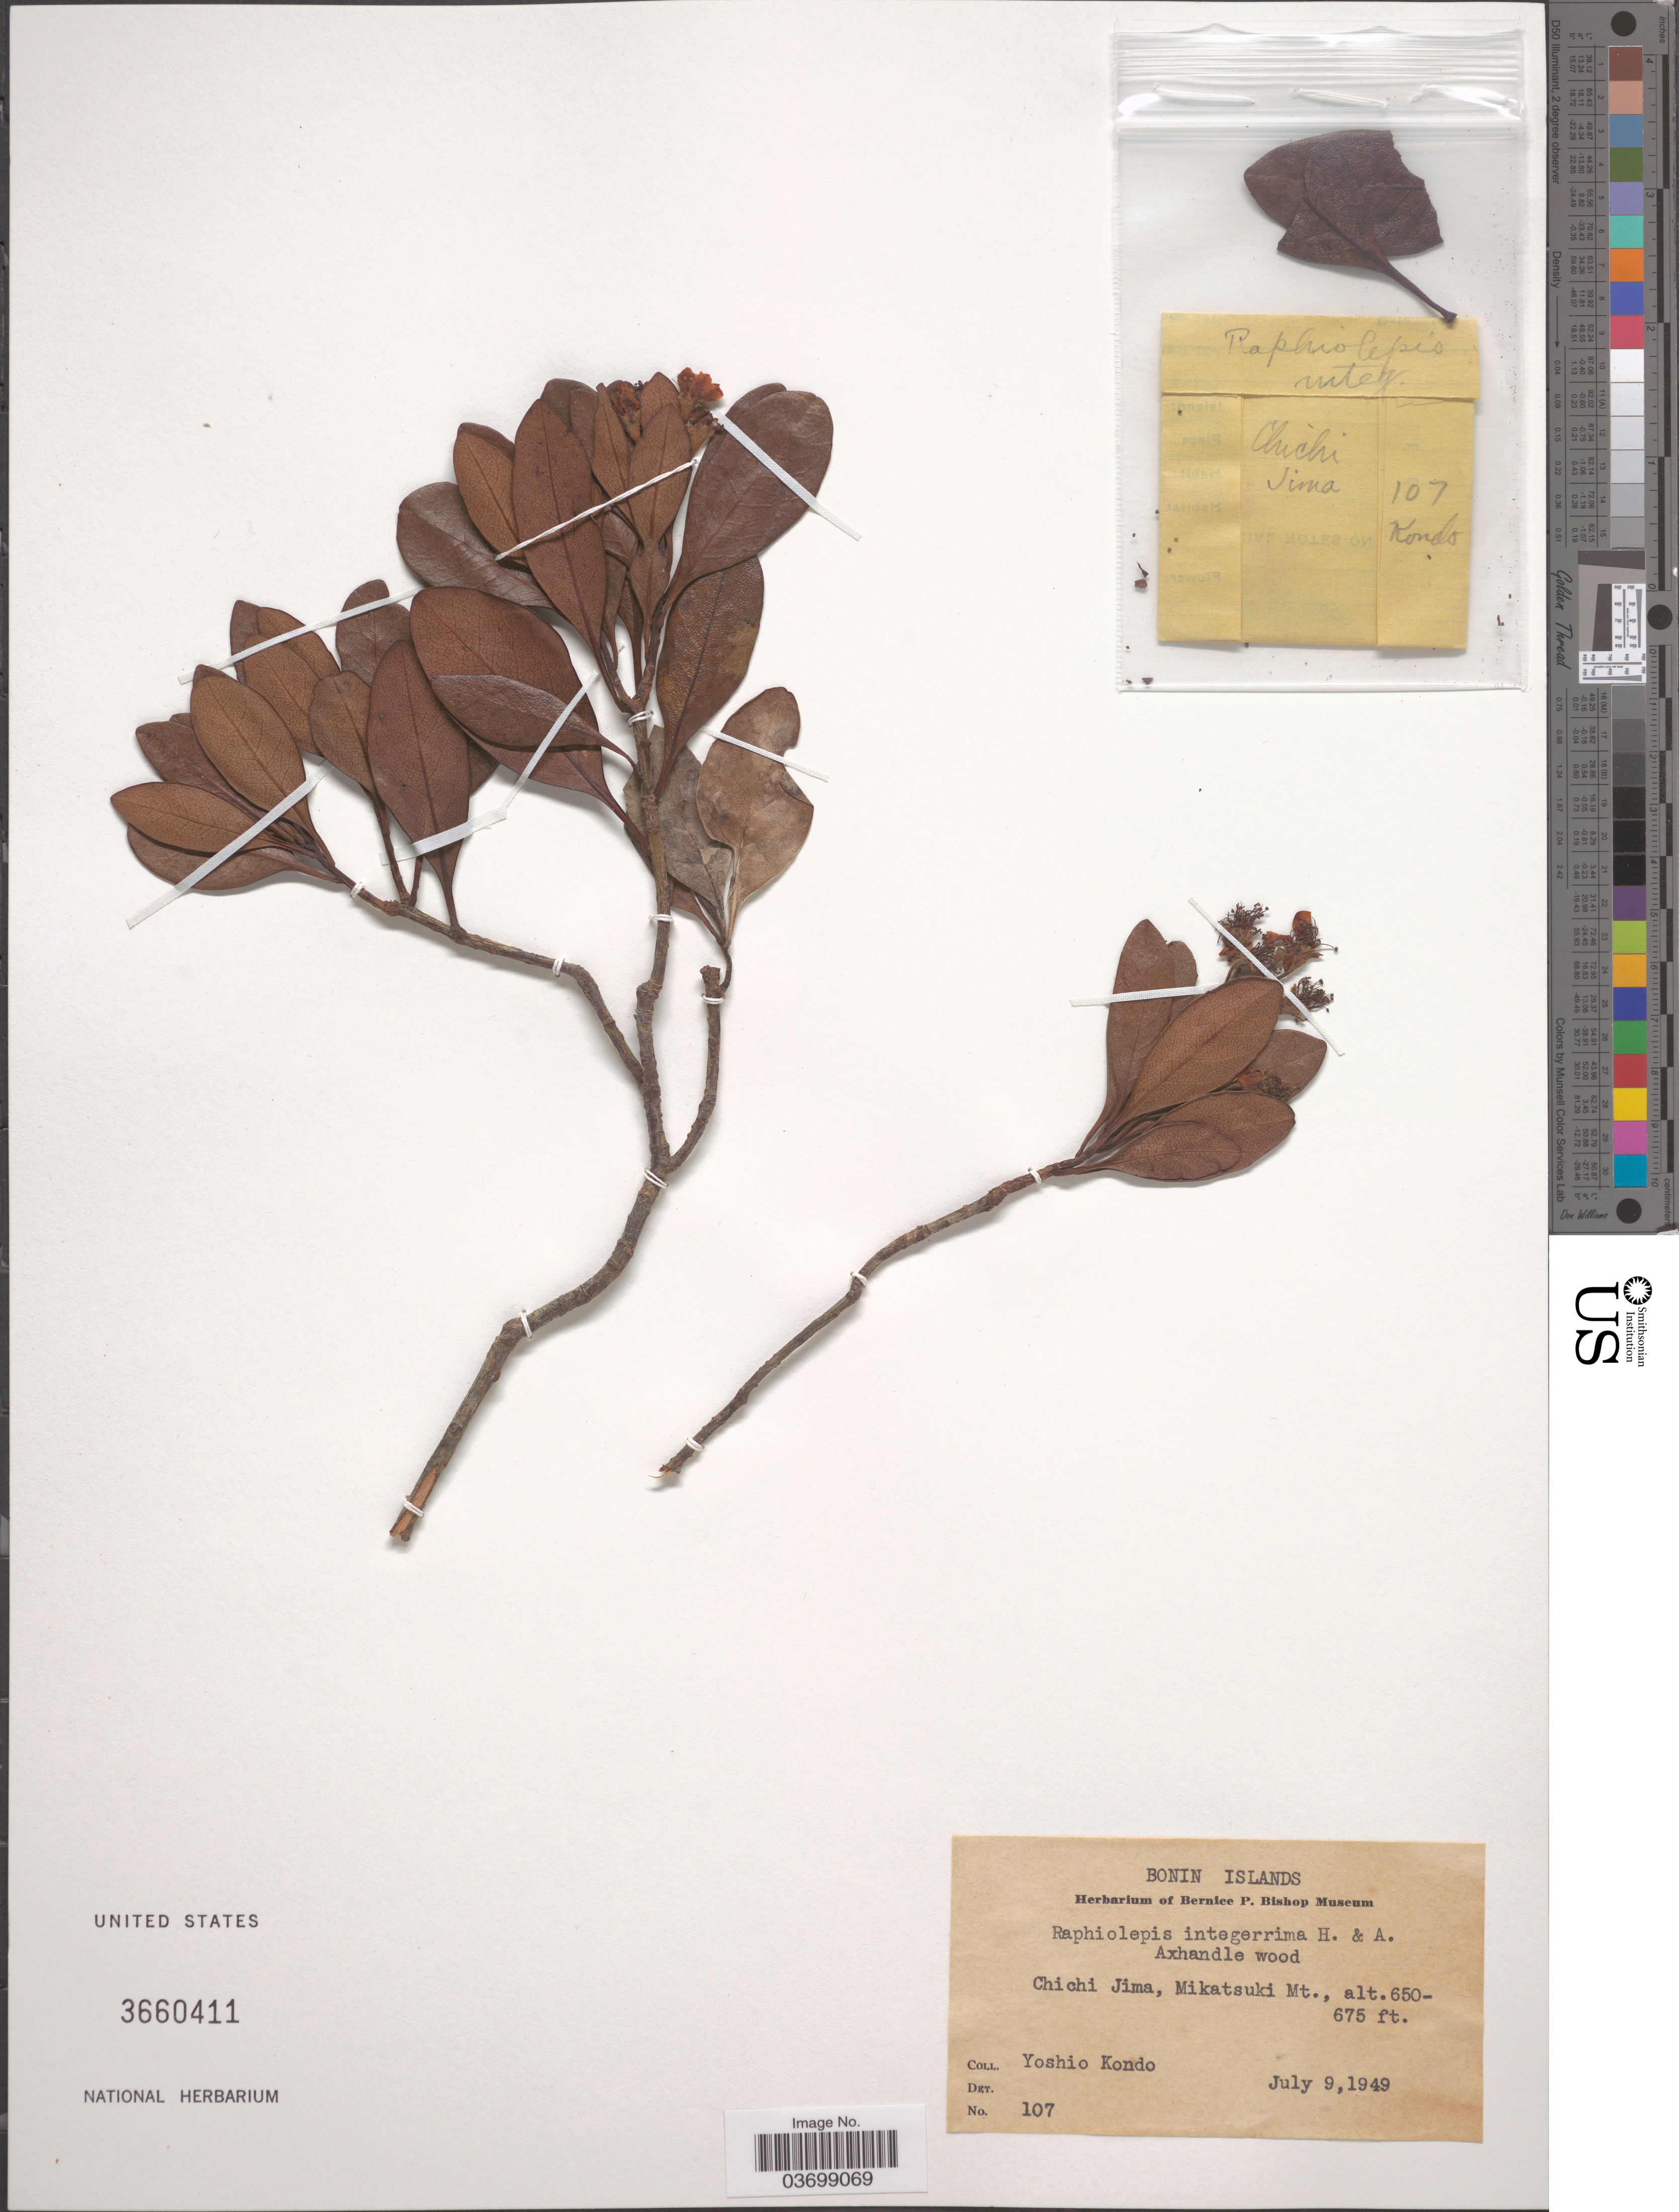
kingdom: Plantae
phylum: Tracheophyta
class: Magnoliopsida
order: Rosales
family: Rosaceae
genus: Rhaphiolepis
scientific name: Rhaphiolepis integerrima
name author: Hook. & Arn.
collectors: Y. Kondo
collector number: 107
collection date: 1949-07-09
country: Japan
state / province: Tokyo, Federal City of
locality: Bonin Islands. Chichi Jima, Mikatsuki Mt.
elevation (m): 198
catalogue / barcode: US 3660411